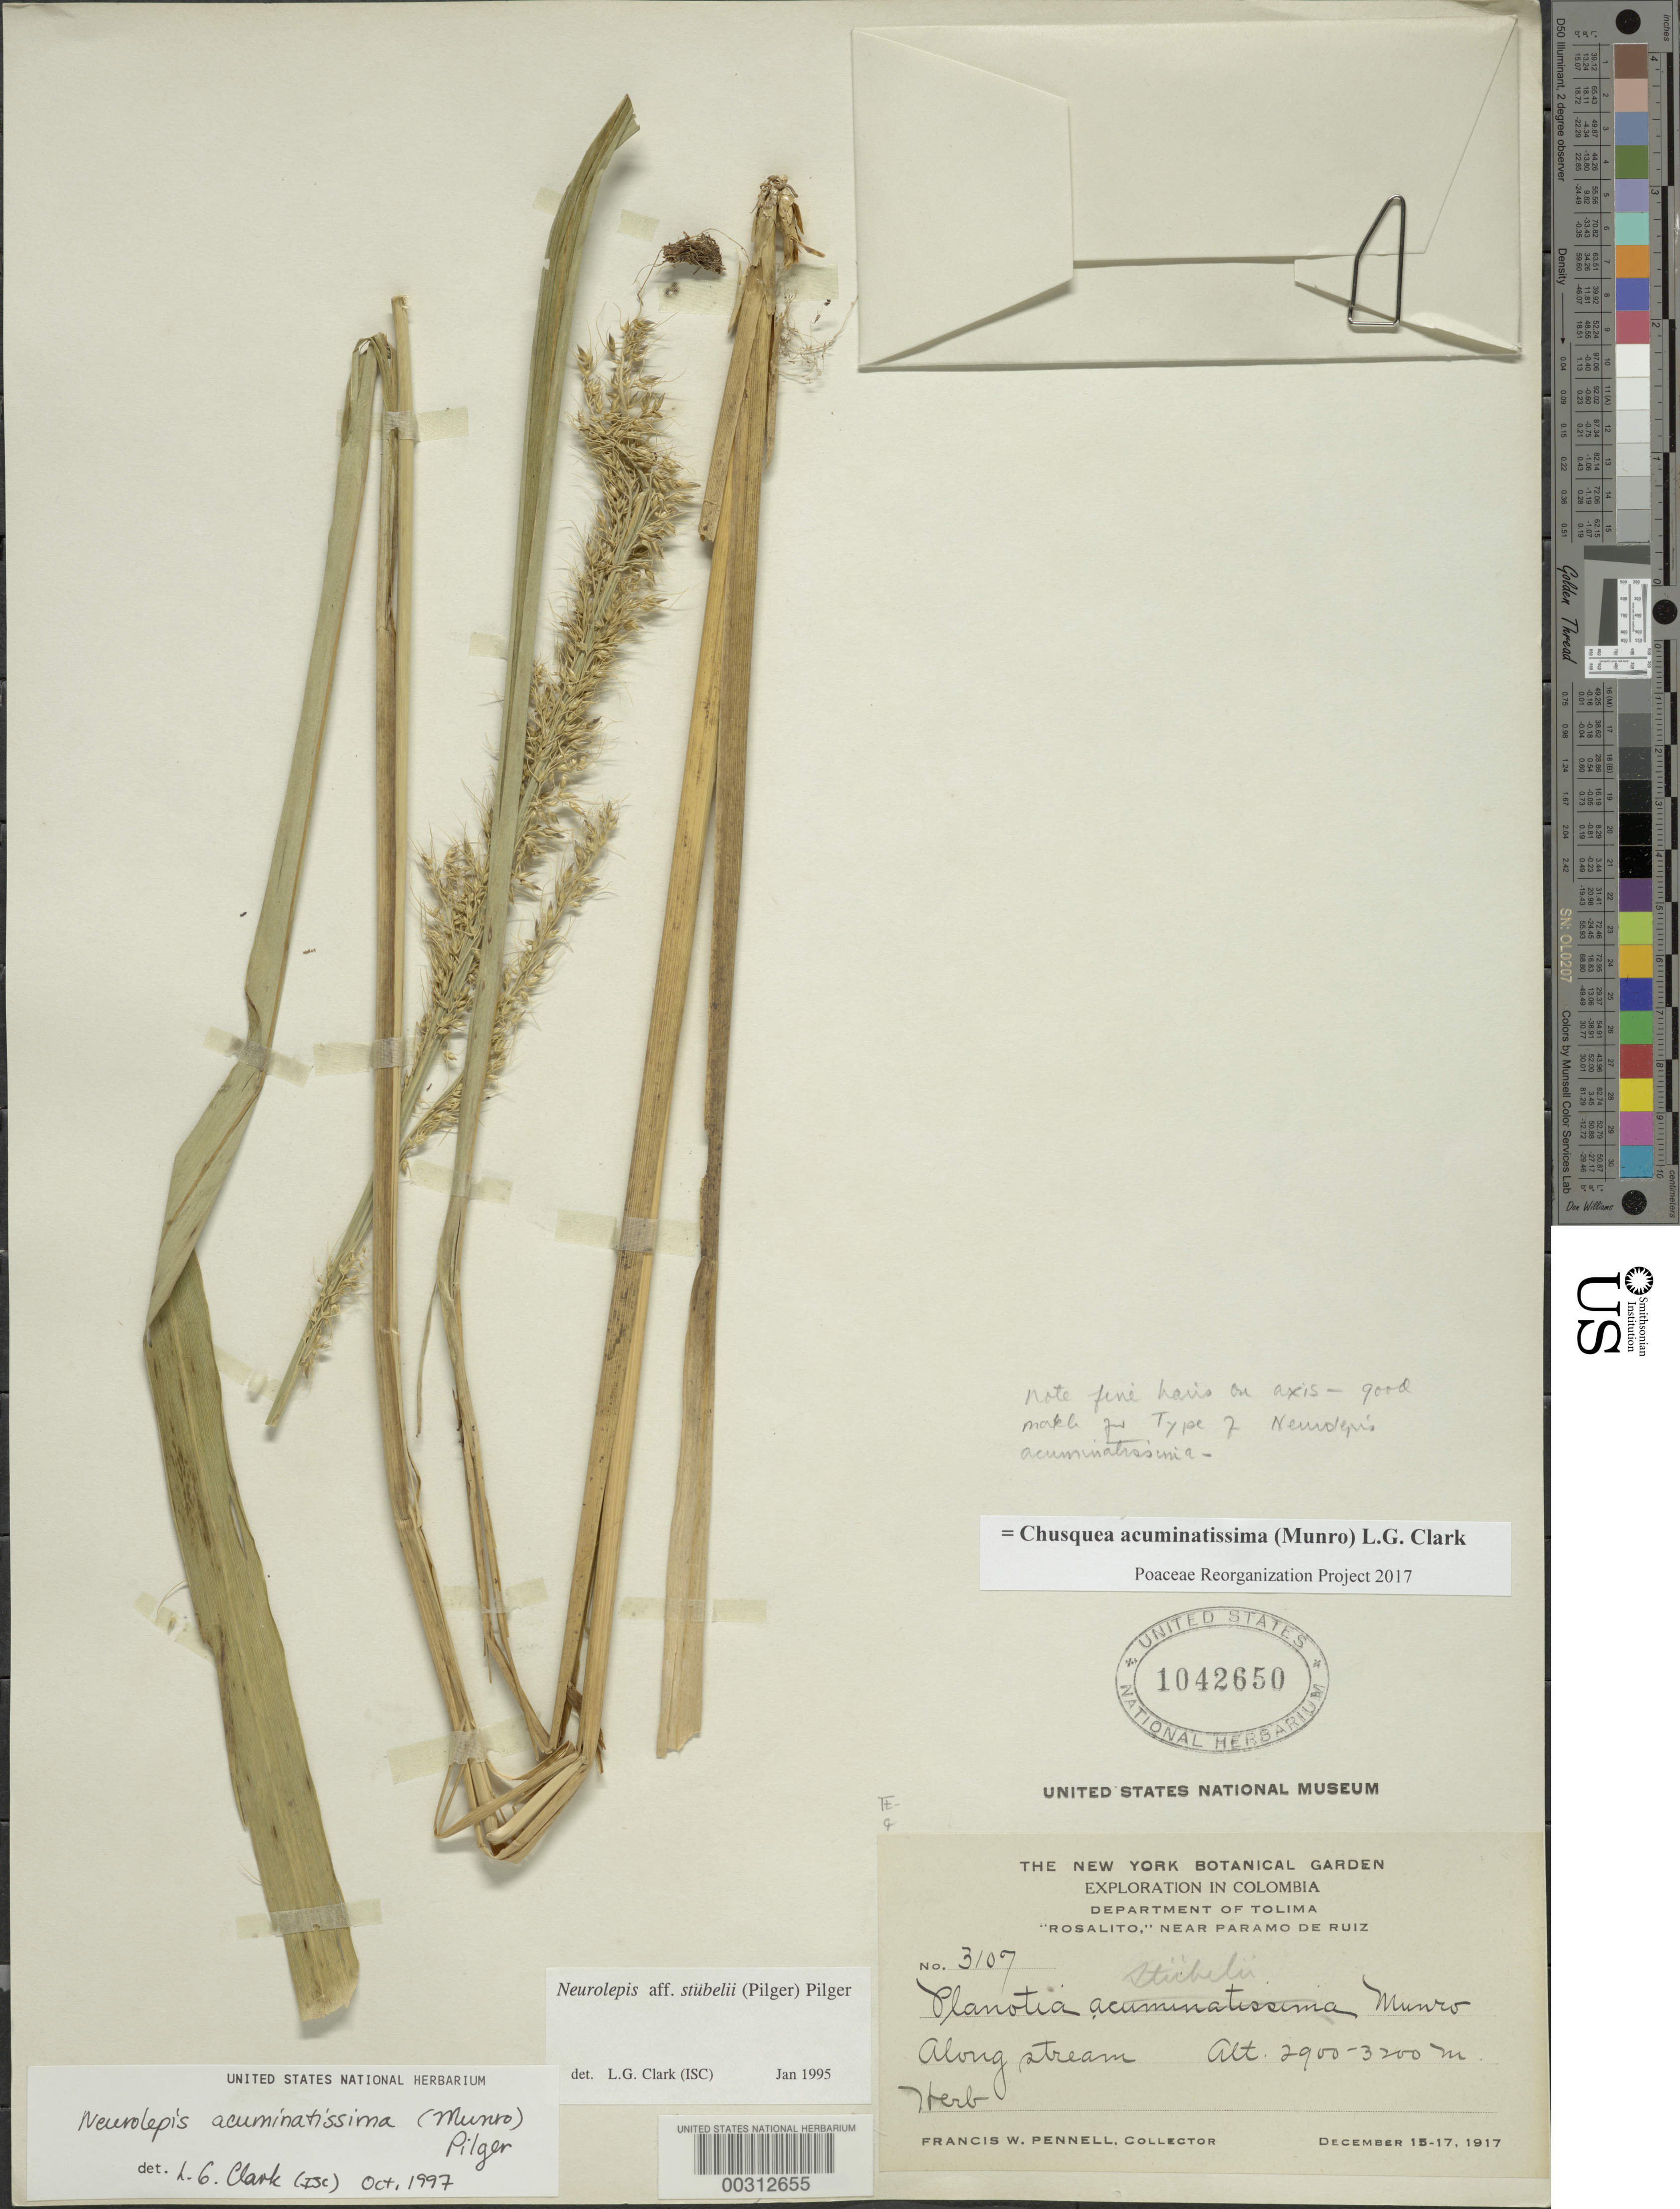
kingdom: Plantae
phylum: Tracheophyta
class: Liliopsida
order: Poales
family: Poaceae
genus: Chusquea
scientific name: Chusquea acuminatissima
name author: (Munro) L.G. Clark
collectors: F. W. Pennell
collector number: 3107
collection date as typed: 15 Dec 1917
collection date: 1917-12-15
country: Colombia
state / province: Tolima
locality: "Rosalito", Paramo de Ruiz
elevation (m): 2900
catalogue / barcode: US 1042650